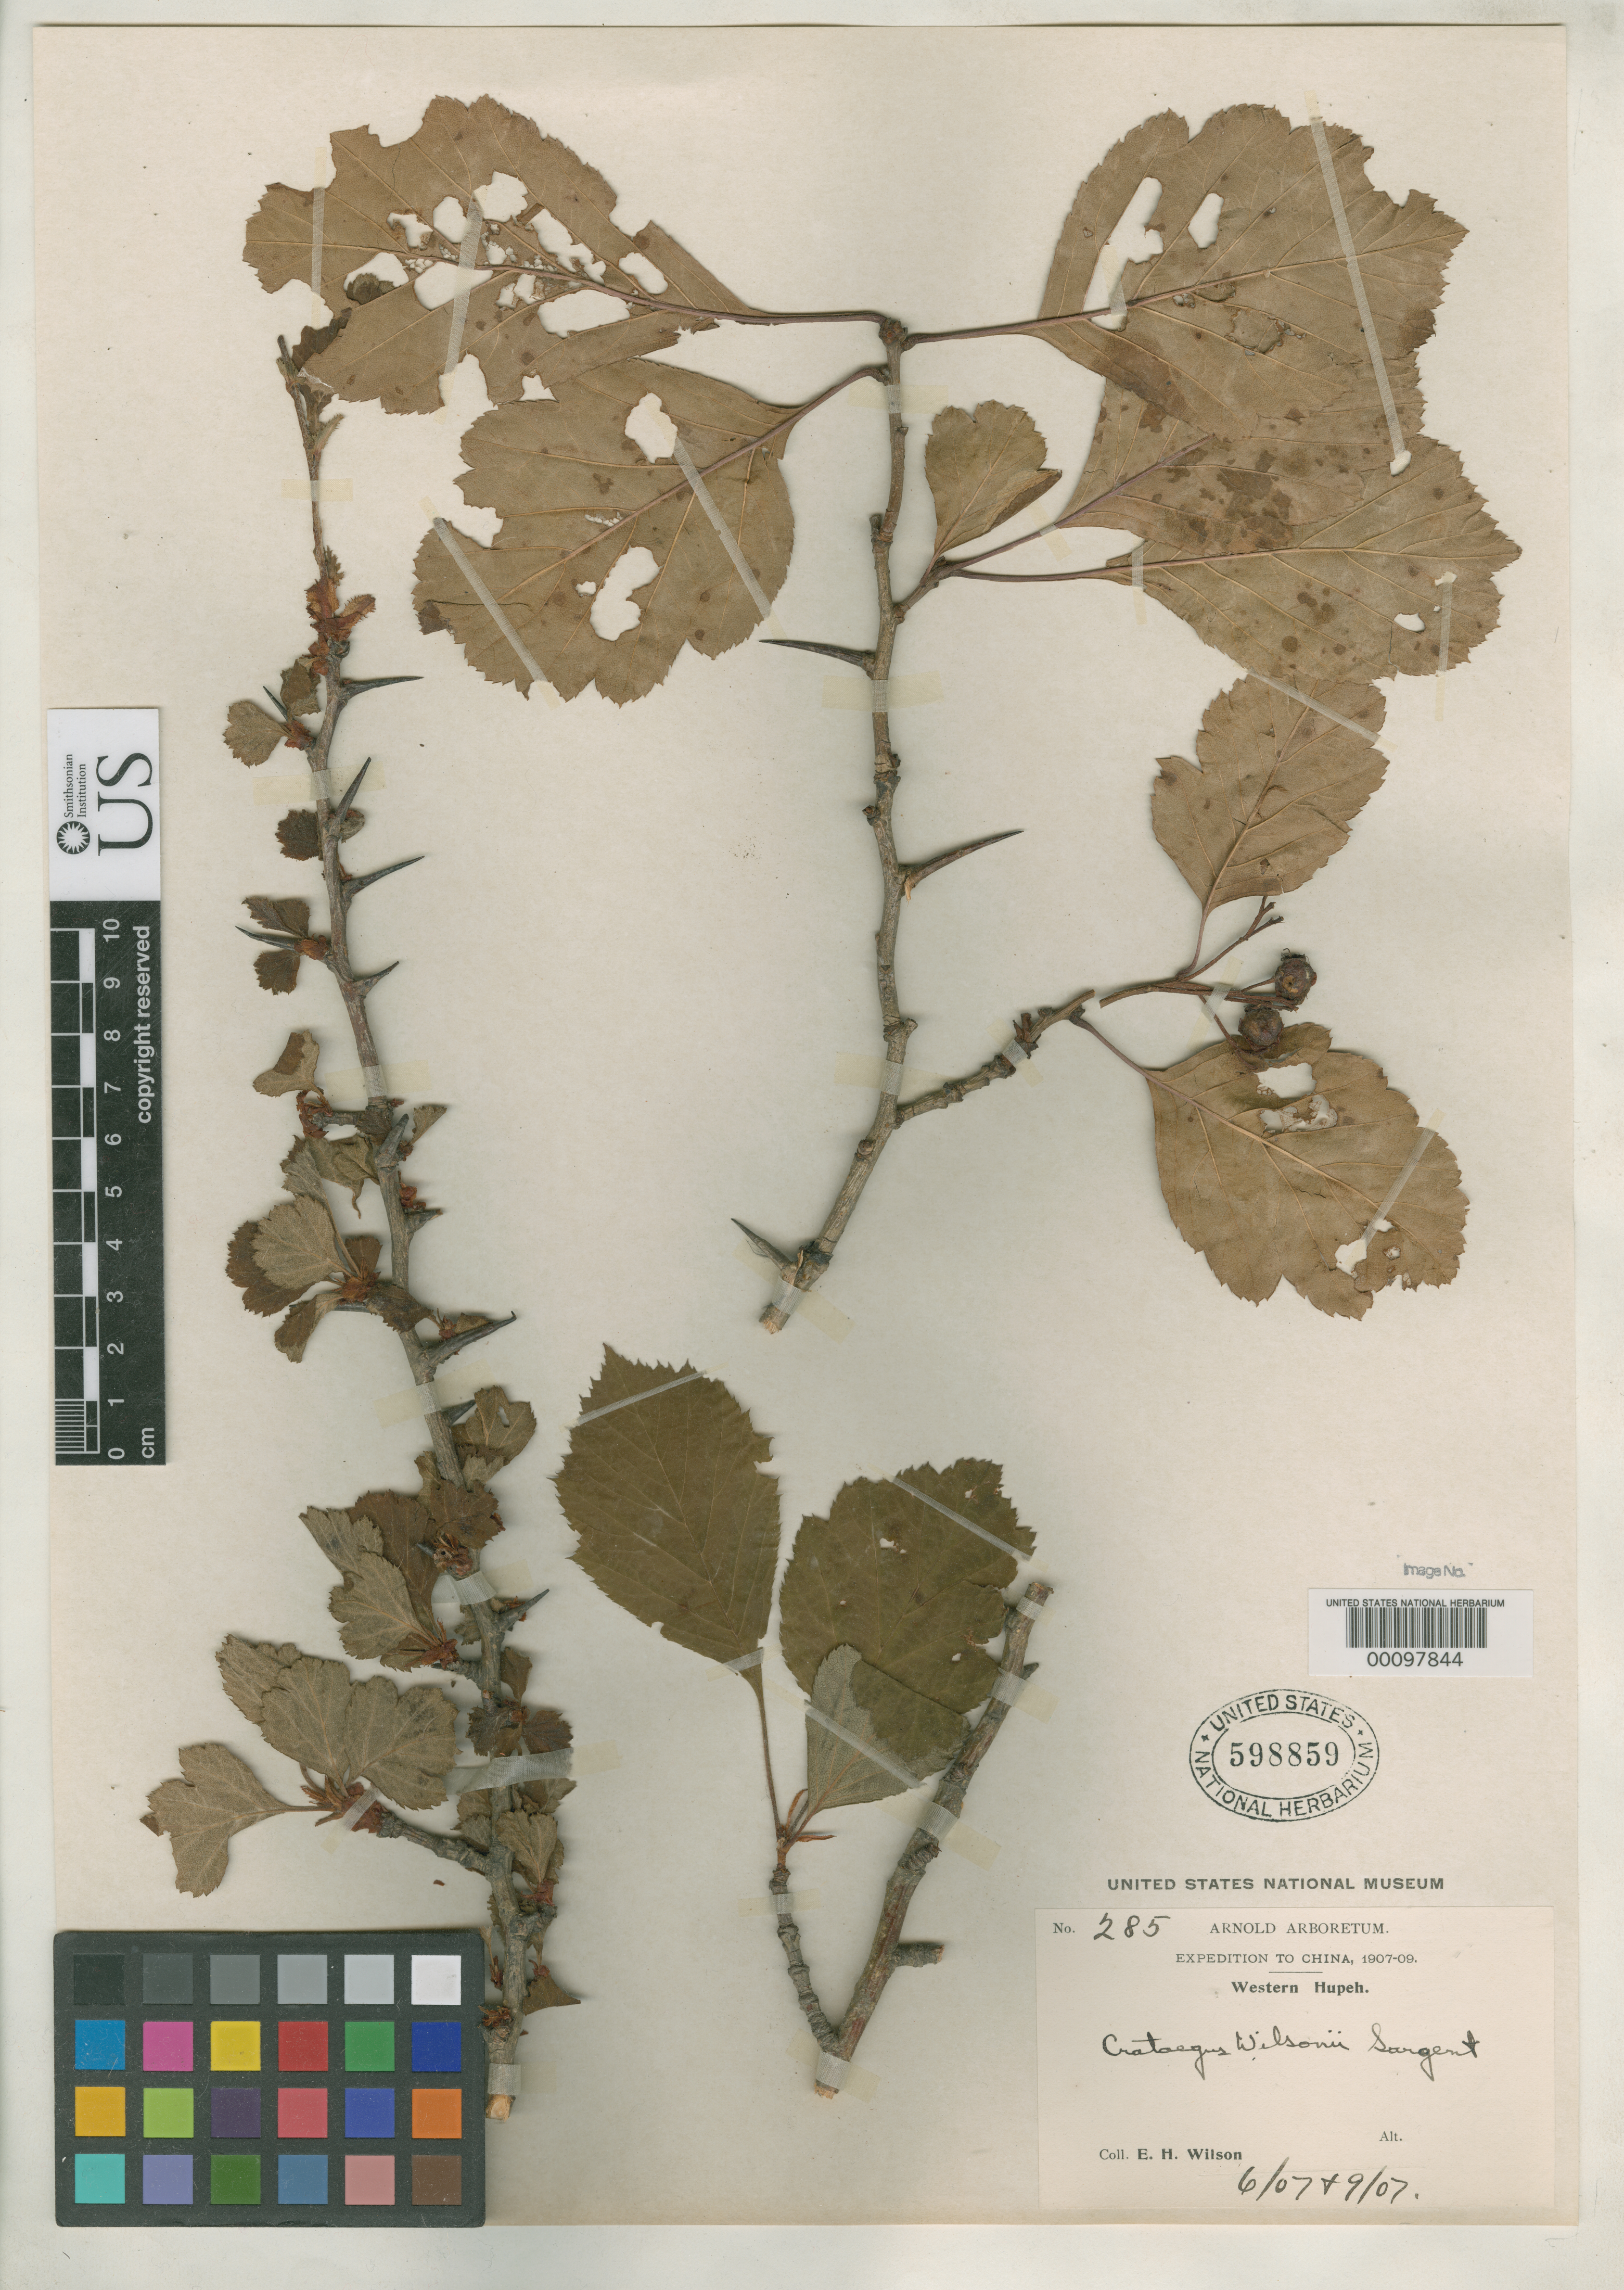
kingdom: Plantae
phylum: Tracheophyta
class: Magnoliopsida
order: Rosales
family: Rosaceae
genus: Crataegus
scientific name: Crataegus wilsonii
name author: Sarg.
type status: Isotype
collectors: E. H. Wilson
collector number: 285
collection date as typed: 27 May 1907 and -- Sep 1907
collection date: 1907-05-27,1907-09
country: China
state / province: Hubei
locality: Fang Hsien.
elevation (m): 2200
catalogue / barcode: US 598859